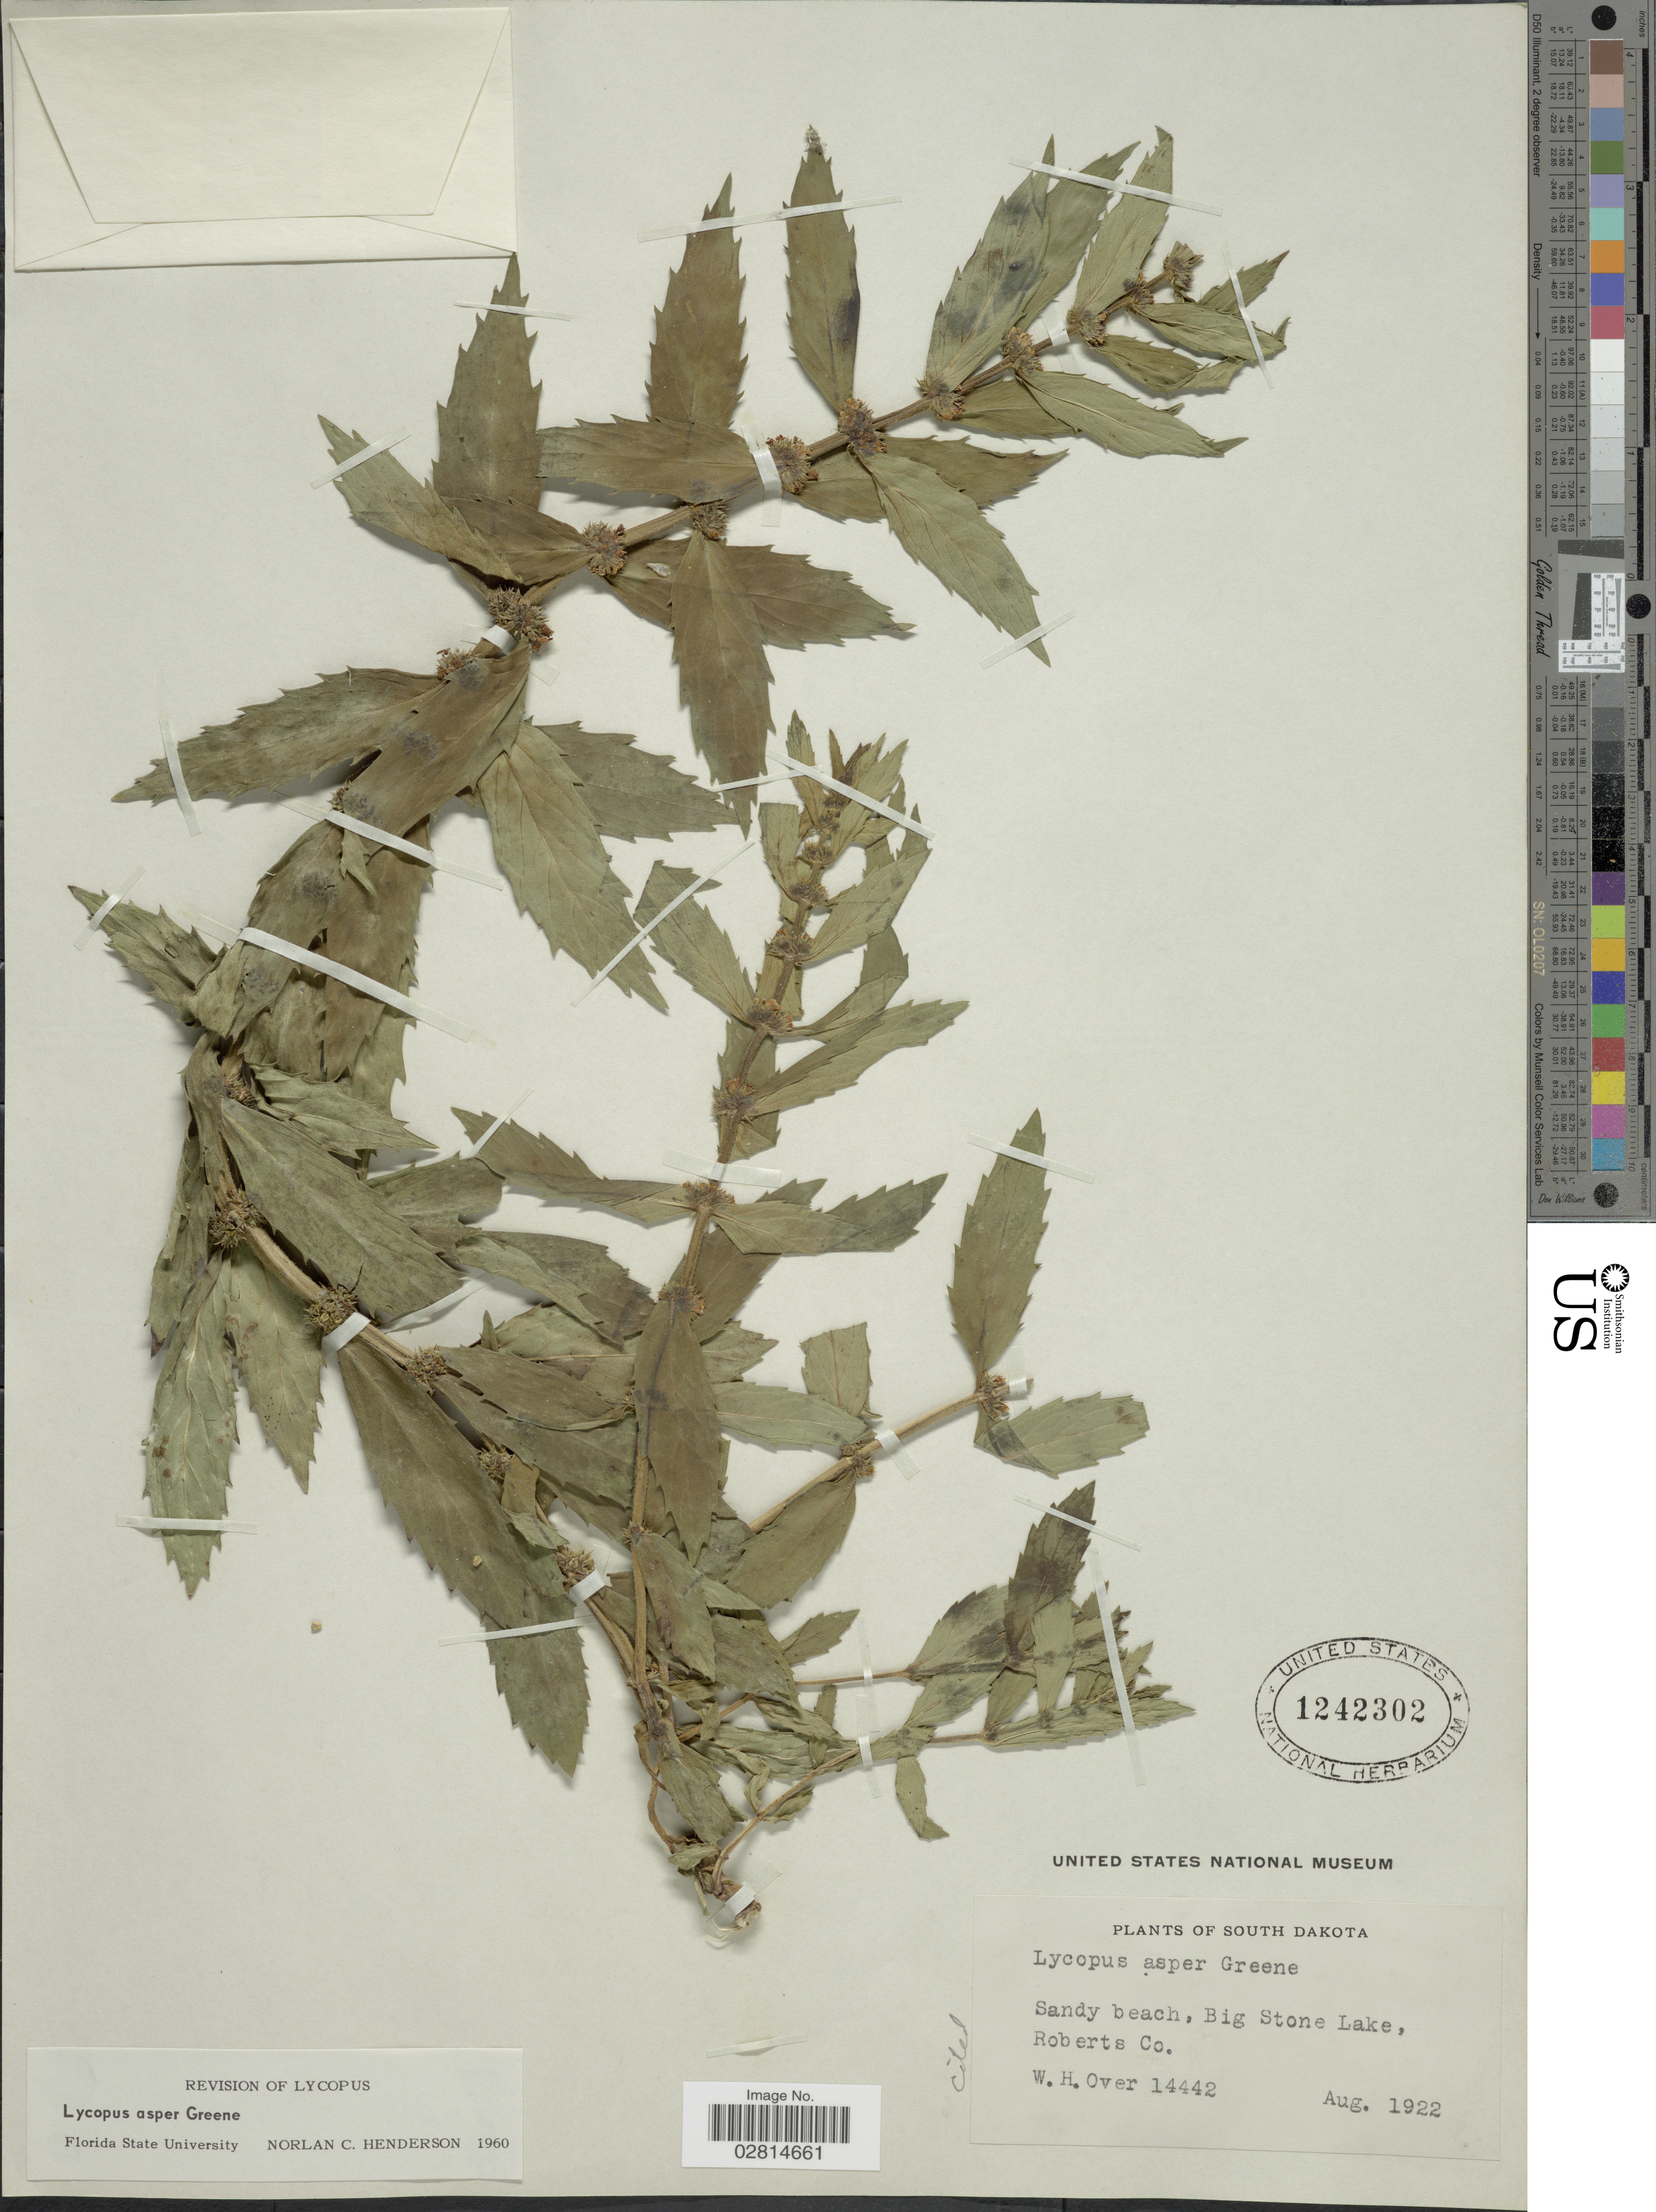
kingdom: Plantae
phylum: Tracheophyta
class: Magnoliopsida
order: Lamiales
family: Lamiaceae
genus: Lycopus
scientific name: Lycopus asper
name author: Greene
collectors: W. Over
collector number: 14442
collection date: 1922-08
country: United States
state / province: South Dakota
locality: Sandy beach, Big Stone Lake, Roberts Co.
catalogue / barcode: US 1242302